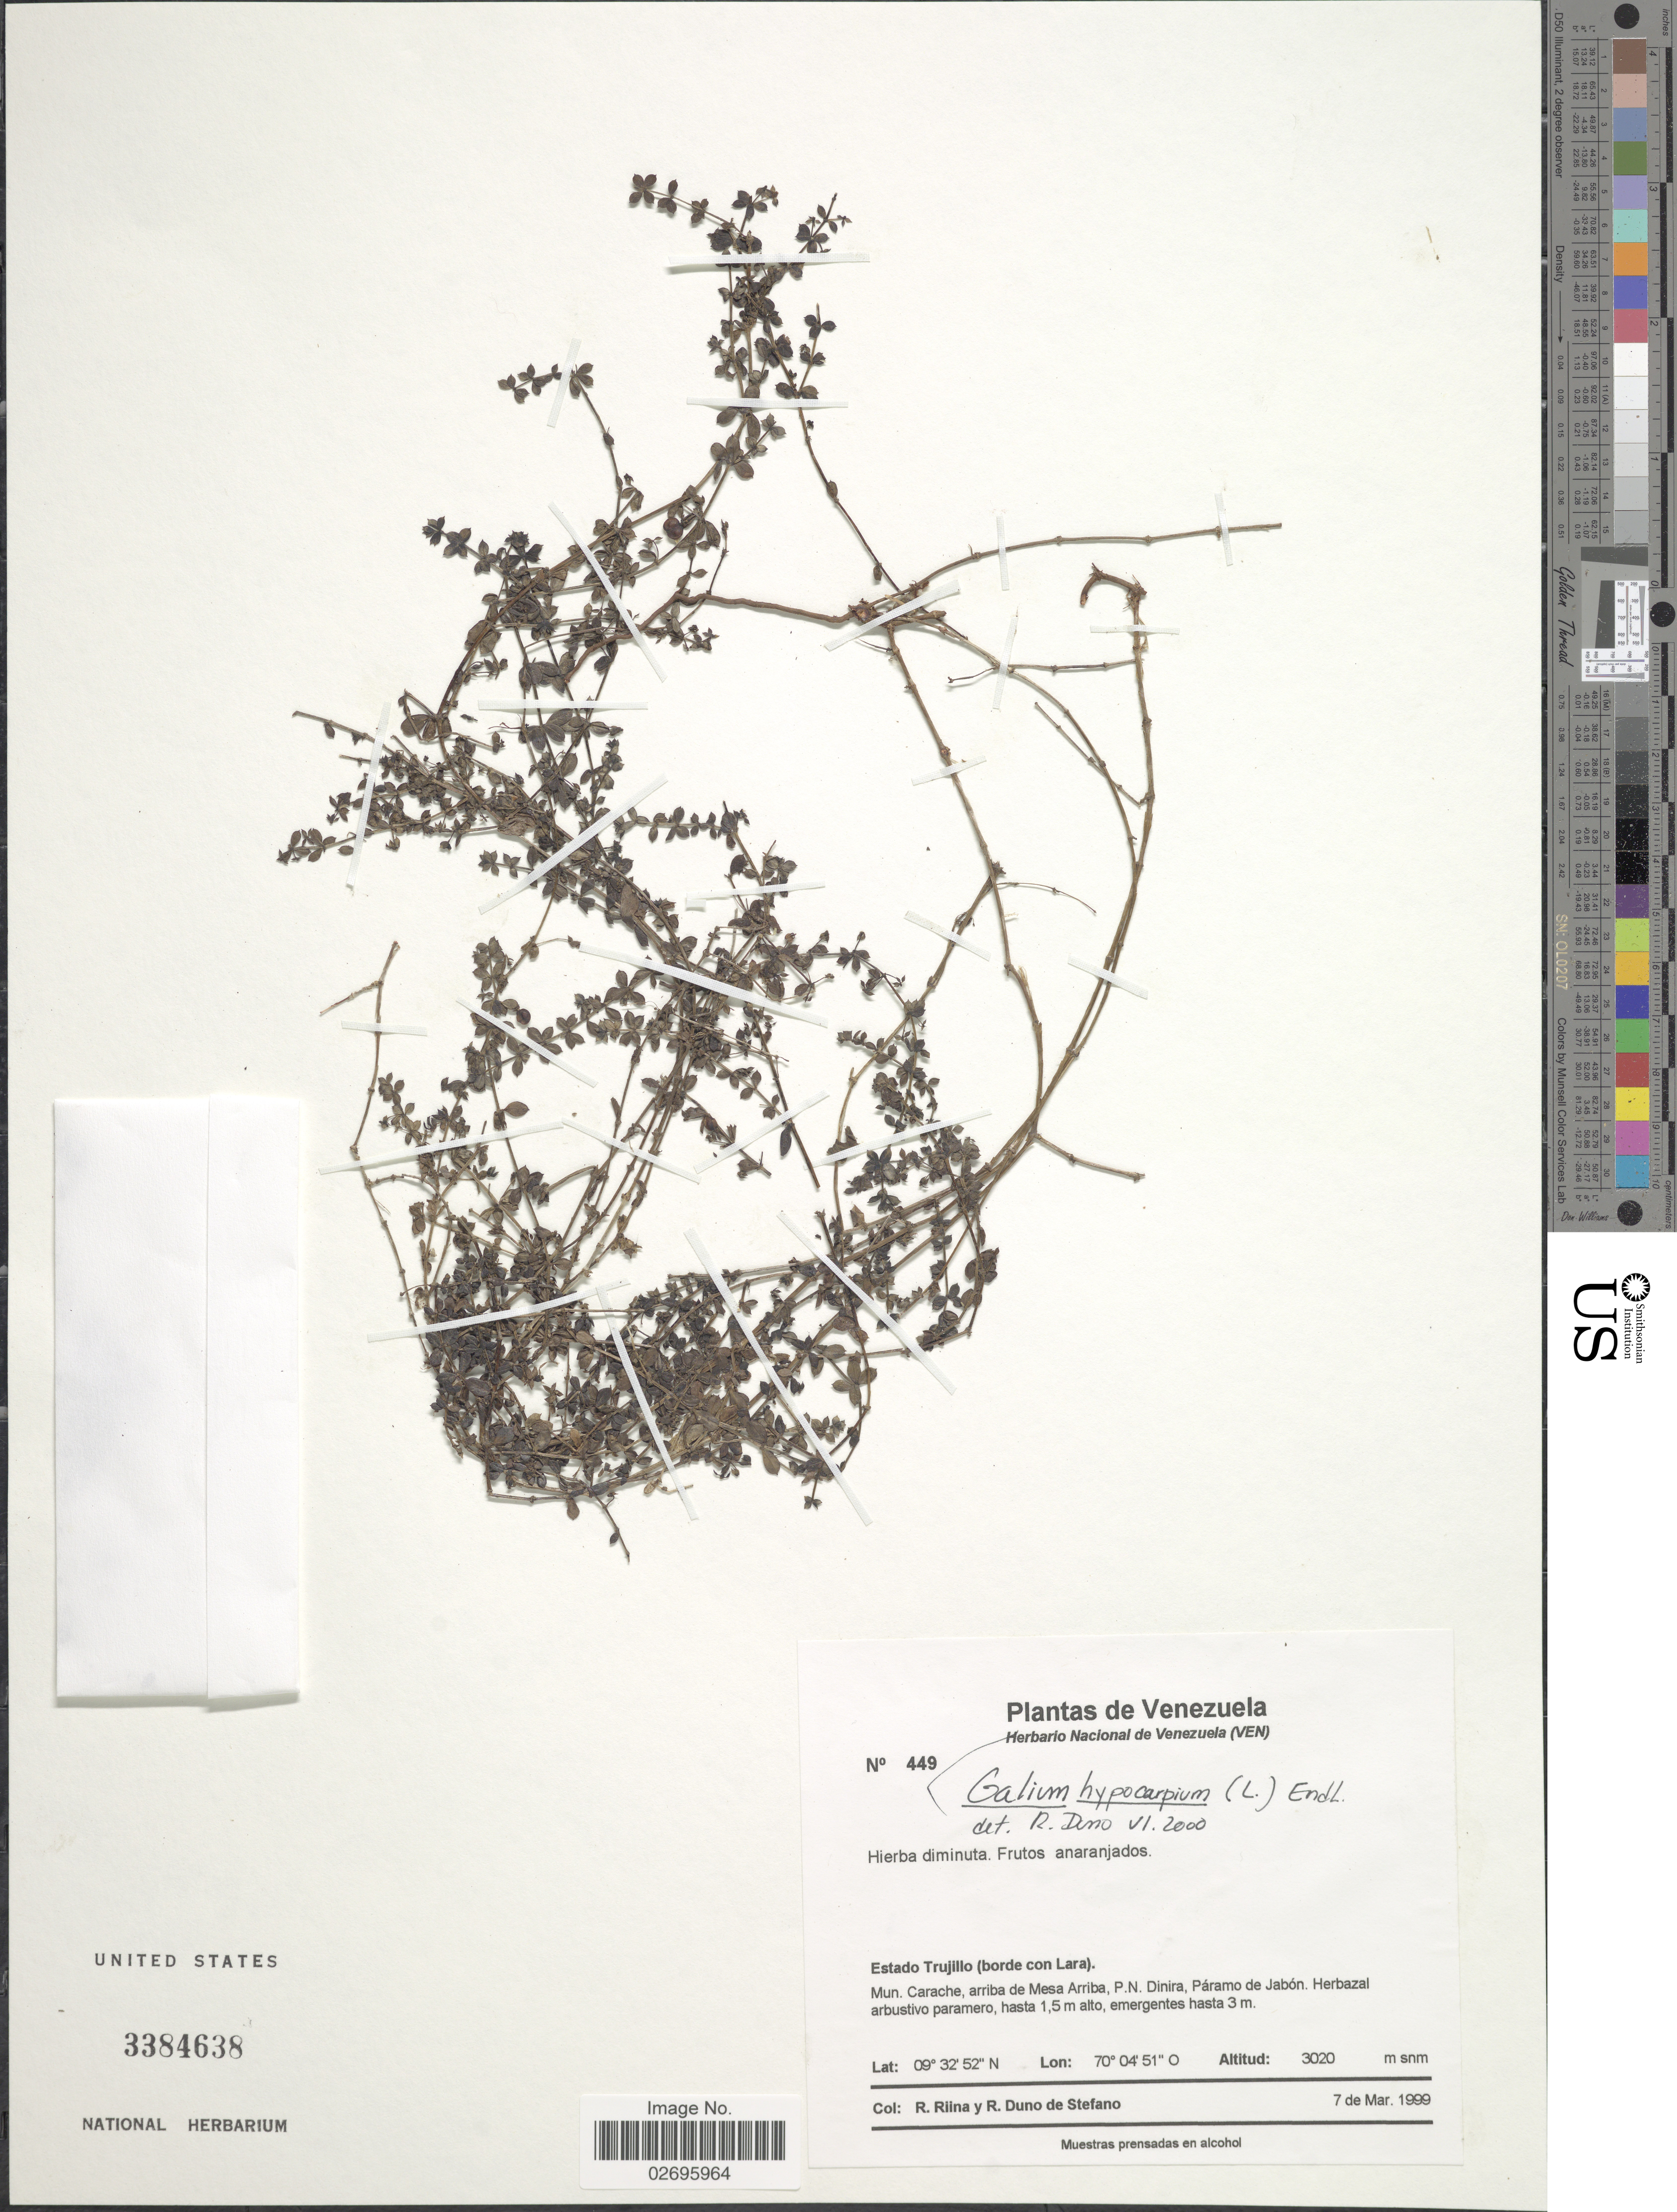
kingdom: Plantae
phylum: Tracheophyta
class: Magnoliopsida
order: Gentianales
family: Rubiaceae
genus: Galium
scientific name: Galium hypocarpium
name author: (L.) Endl. ex Griseb.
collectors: R. Riina & R. Duno de Stefano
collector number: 449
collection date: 1999-03-07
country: Venezuela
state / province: Trujillo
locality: (borde con Lara), Mun Carache, arriba de Mesa Arriba, P. N. Dinira, Páramo de Jabón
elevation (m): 3020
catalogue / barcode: US 3384638